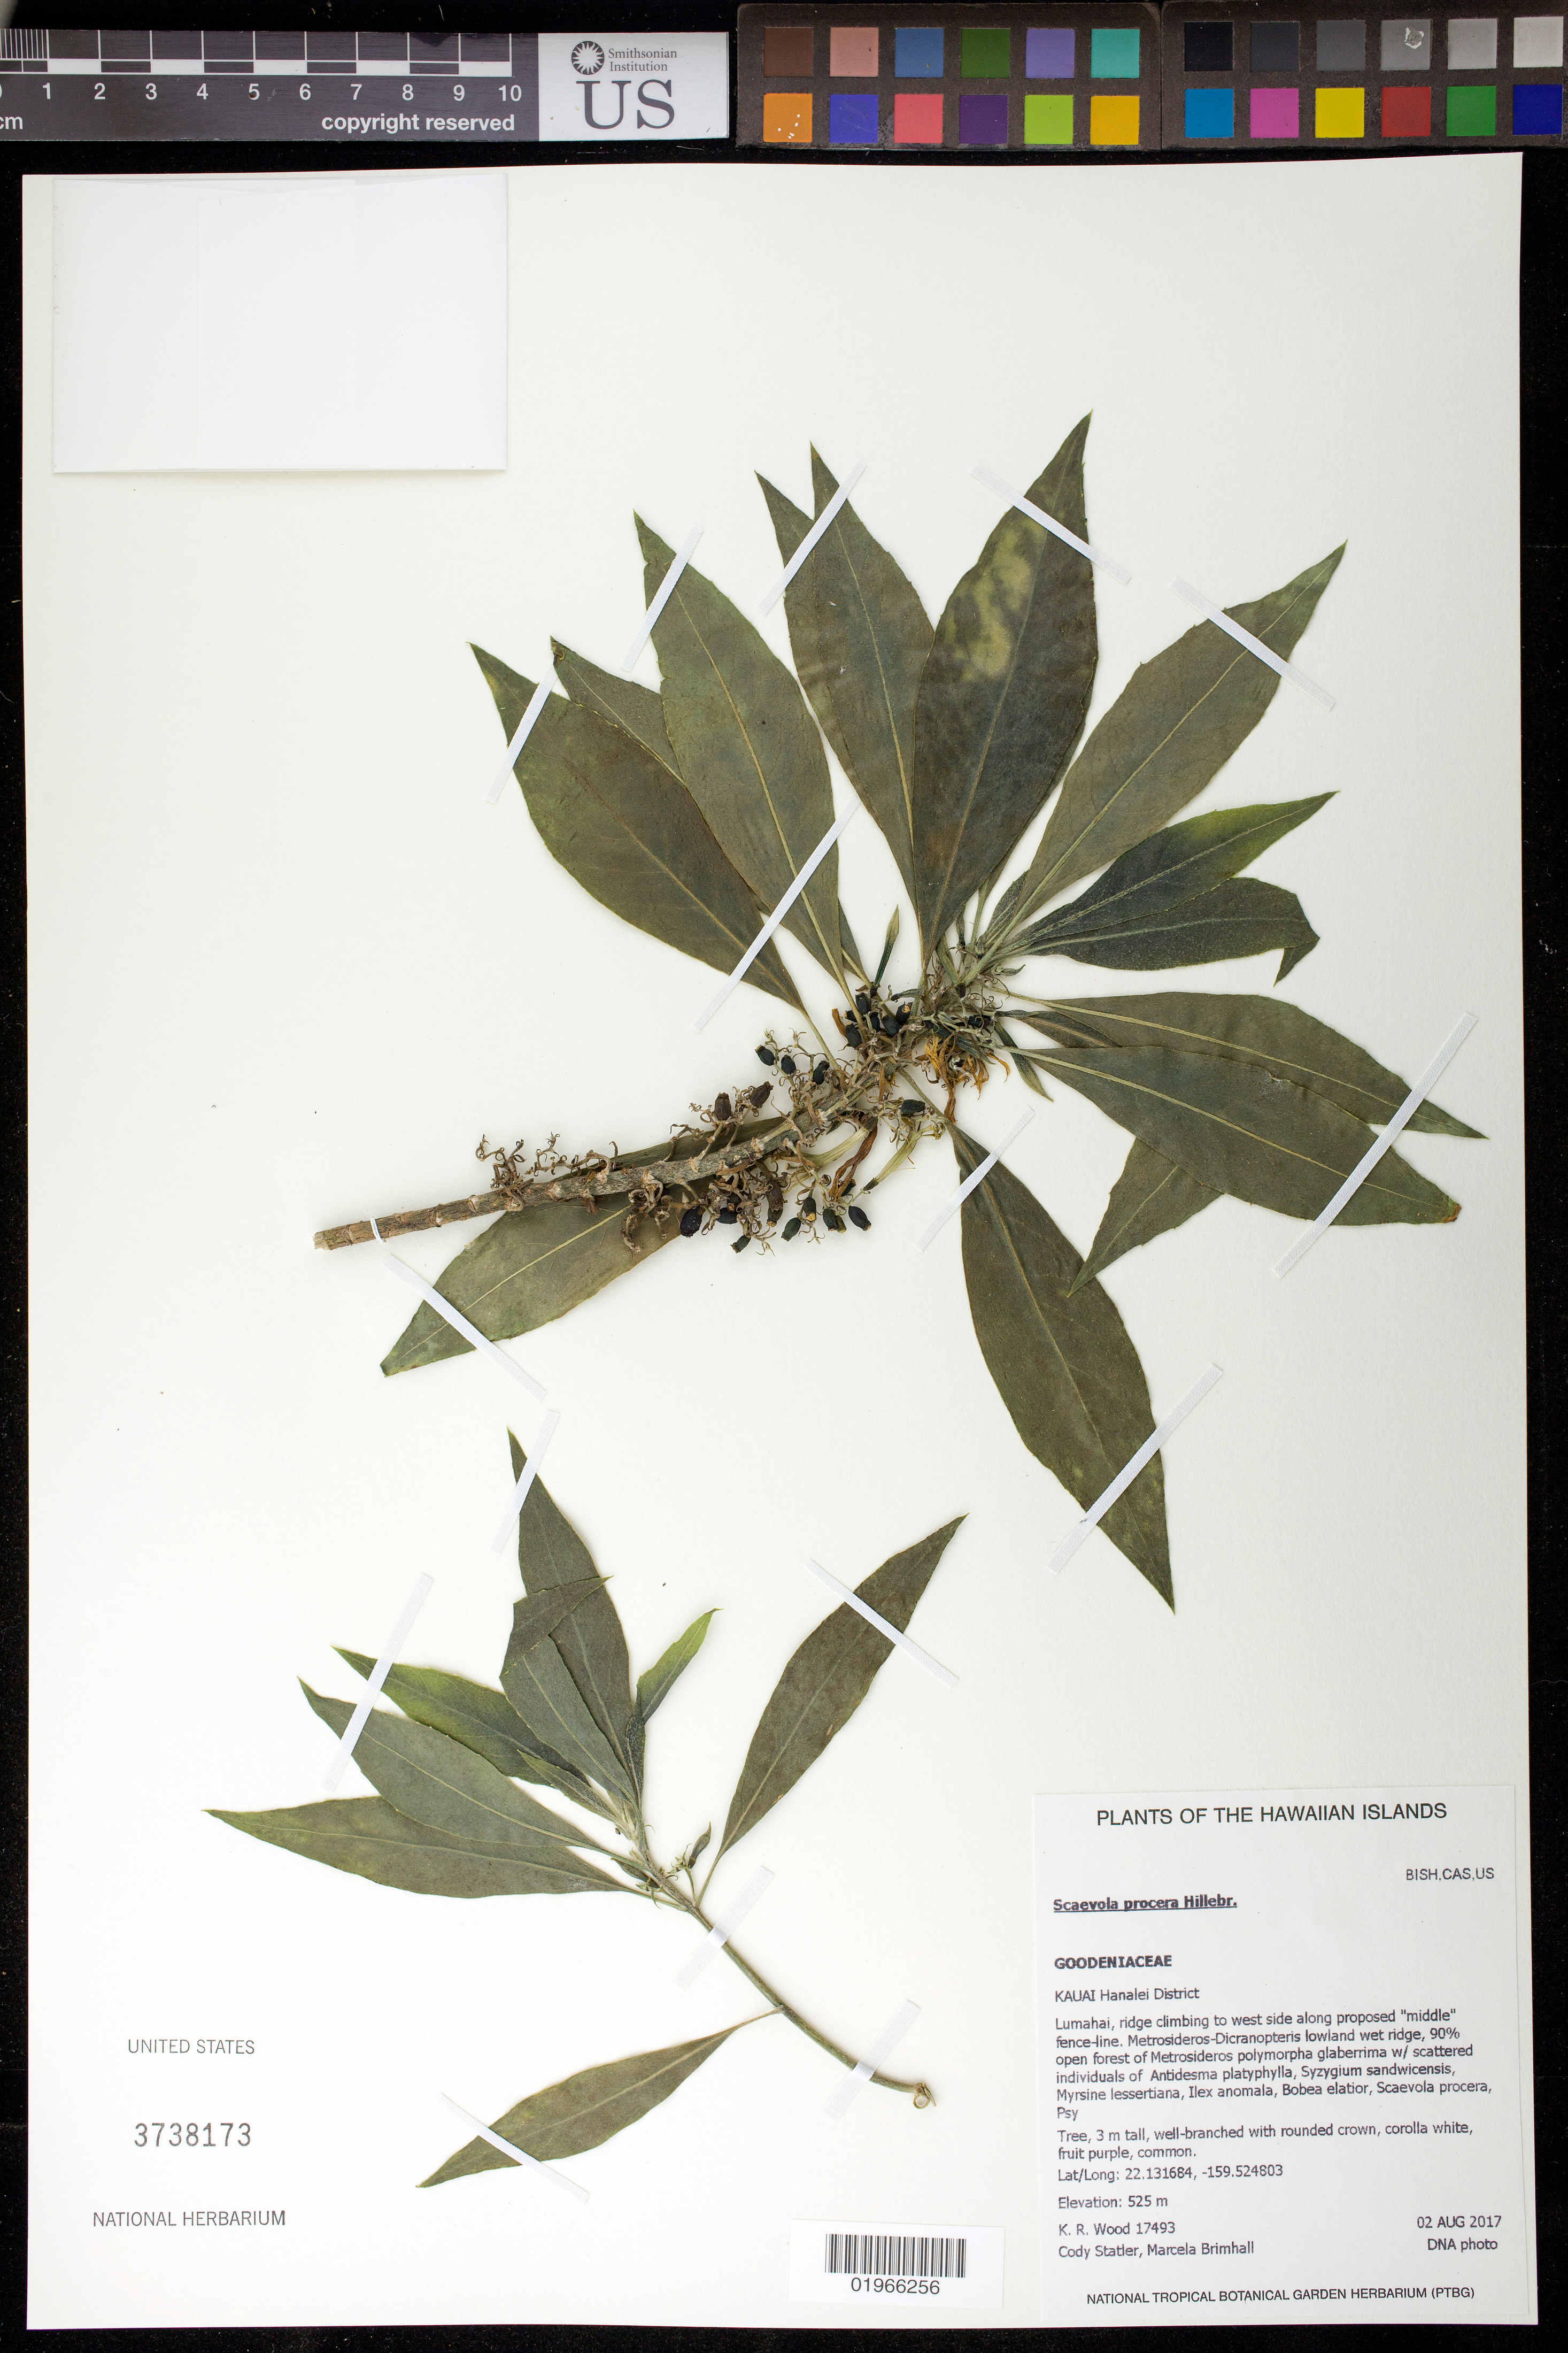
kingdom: Plantae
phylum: Tracheophyta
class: Magnoliopsida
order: Asterales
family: Goodeniaceae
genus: Scaevola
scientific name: Scaevola procera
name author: Hillebr.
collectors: K. R. Wood, C. Statler & M. Brimhall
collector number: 17493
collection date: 2017-08-02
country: United States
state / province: Hawaii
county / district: Kauai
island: Kaua'i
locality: Hanalei District, Lumahai, ridge climbing to west side along proposed "middle" fence-line.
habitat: Lowland wet ridge in open forest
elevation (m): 525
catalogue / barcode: US 3738173